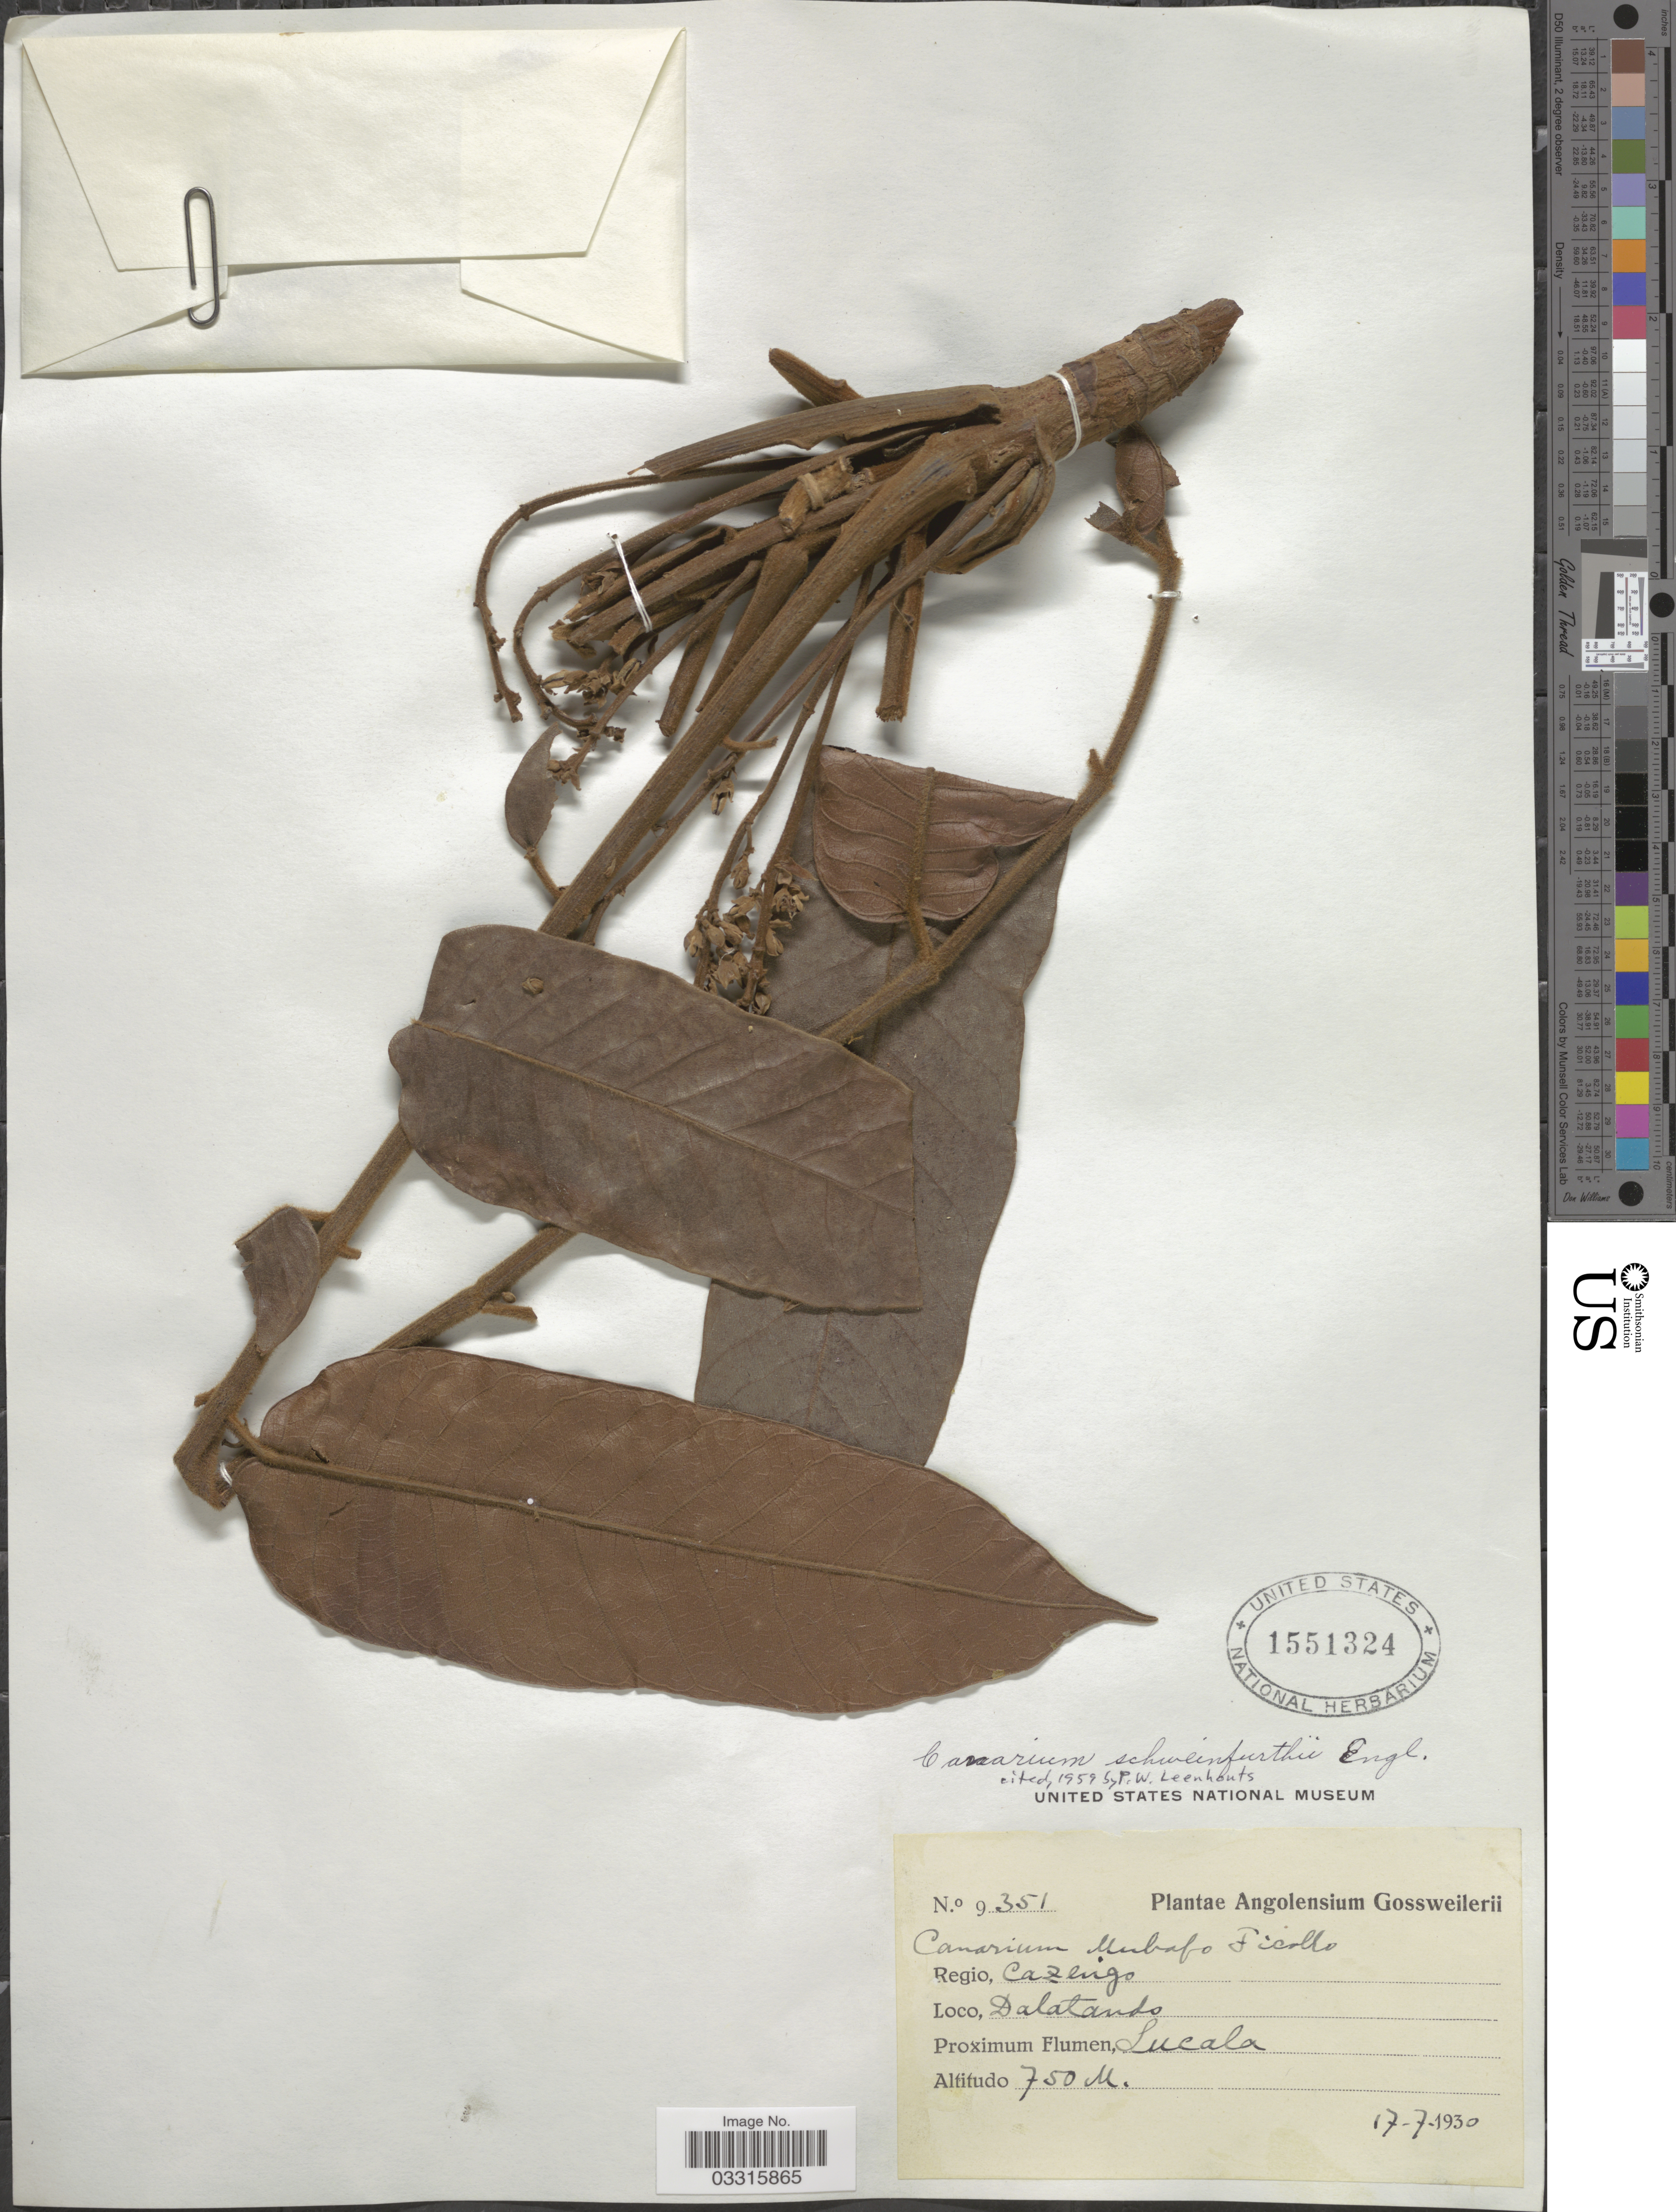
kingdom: Plantae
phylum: Tracheophyta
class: Magnoliopsida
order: Sapindales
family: Burseraceae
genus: Canarium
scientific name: Canarium schweinfurthii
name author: Engl.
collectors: -. Gossweiler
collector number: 9351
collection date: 1930-07-17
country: Angola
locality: Angolensium. Regio, Cazengo. Dalatando. Proximum Flumen, Lucala.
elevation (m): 750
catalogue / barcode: US 1551324